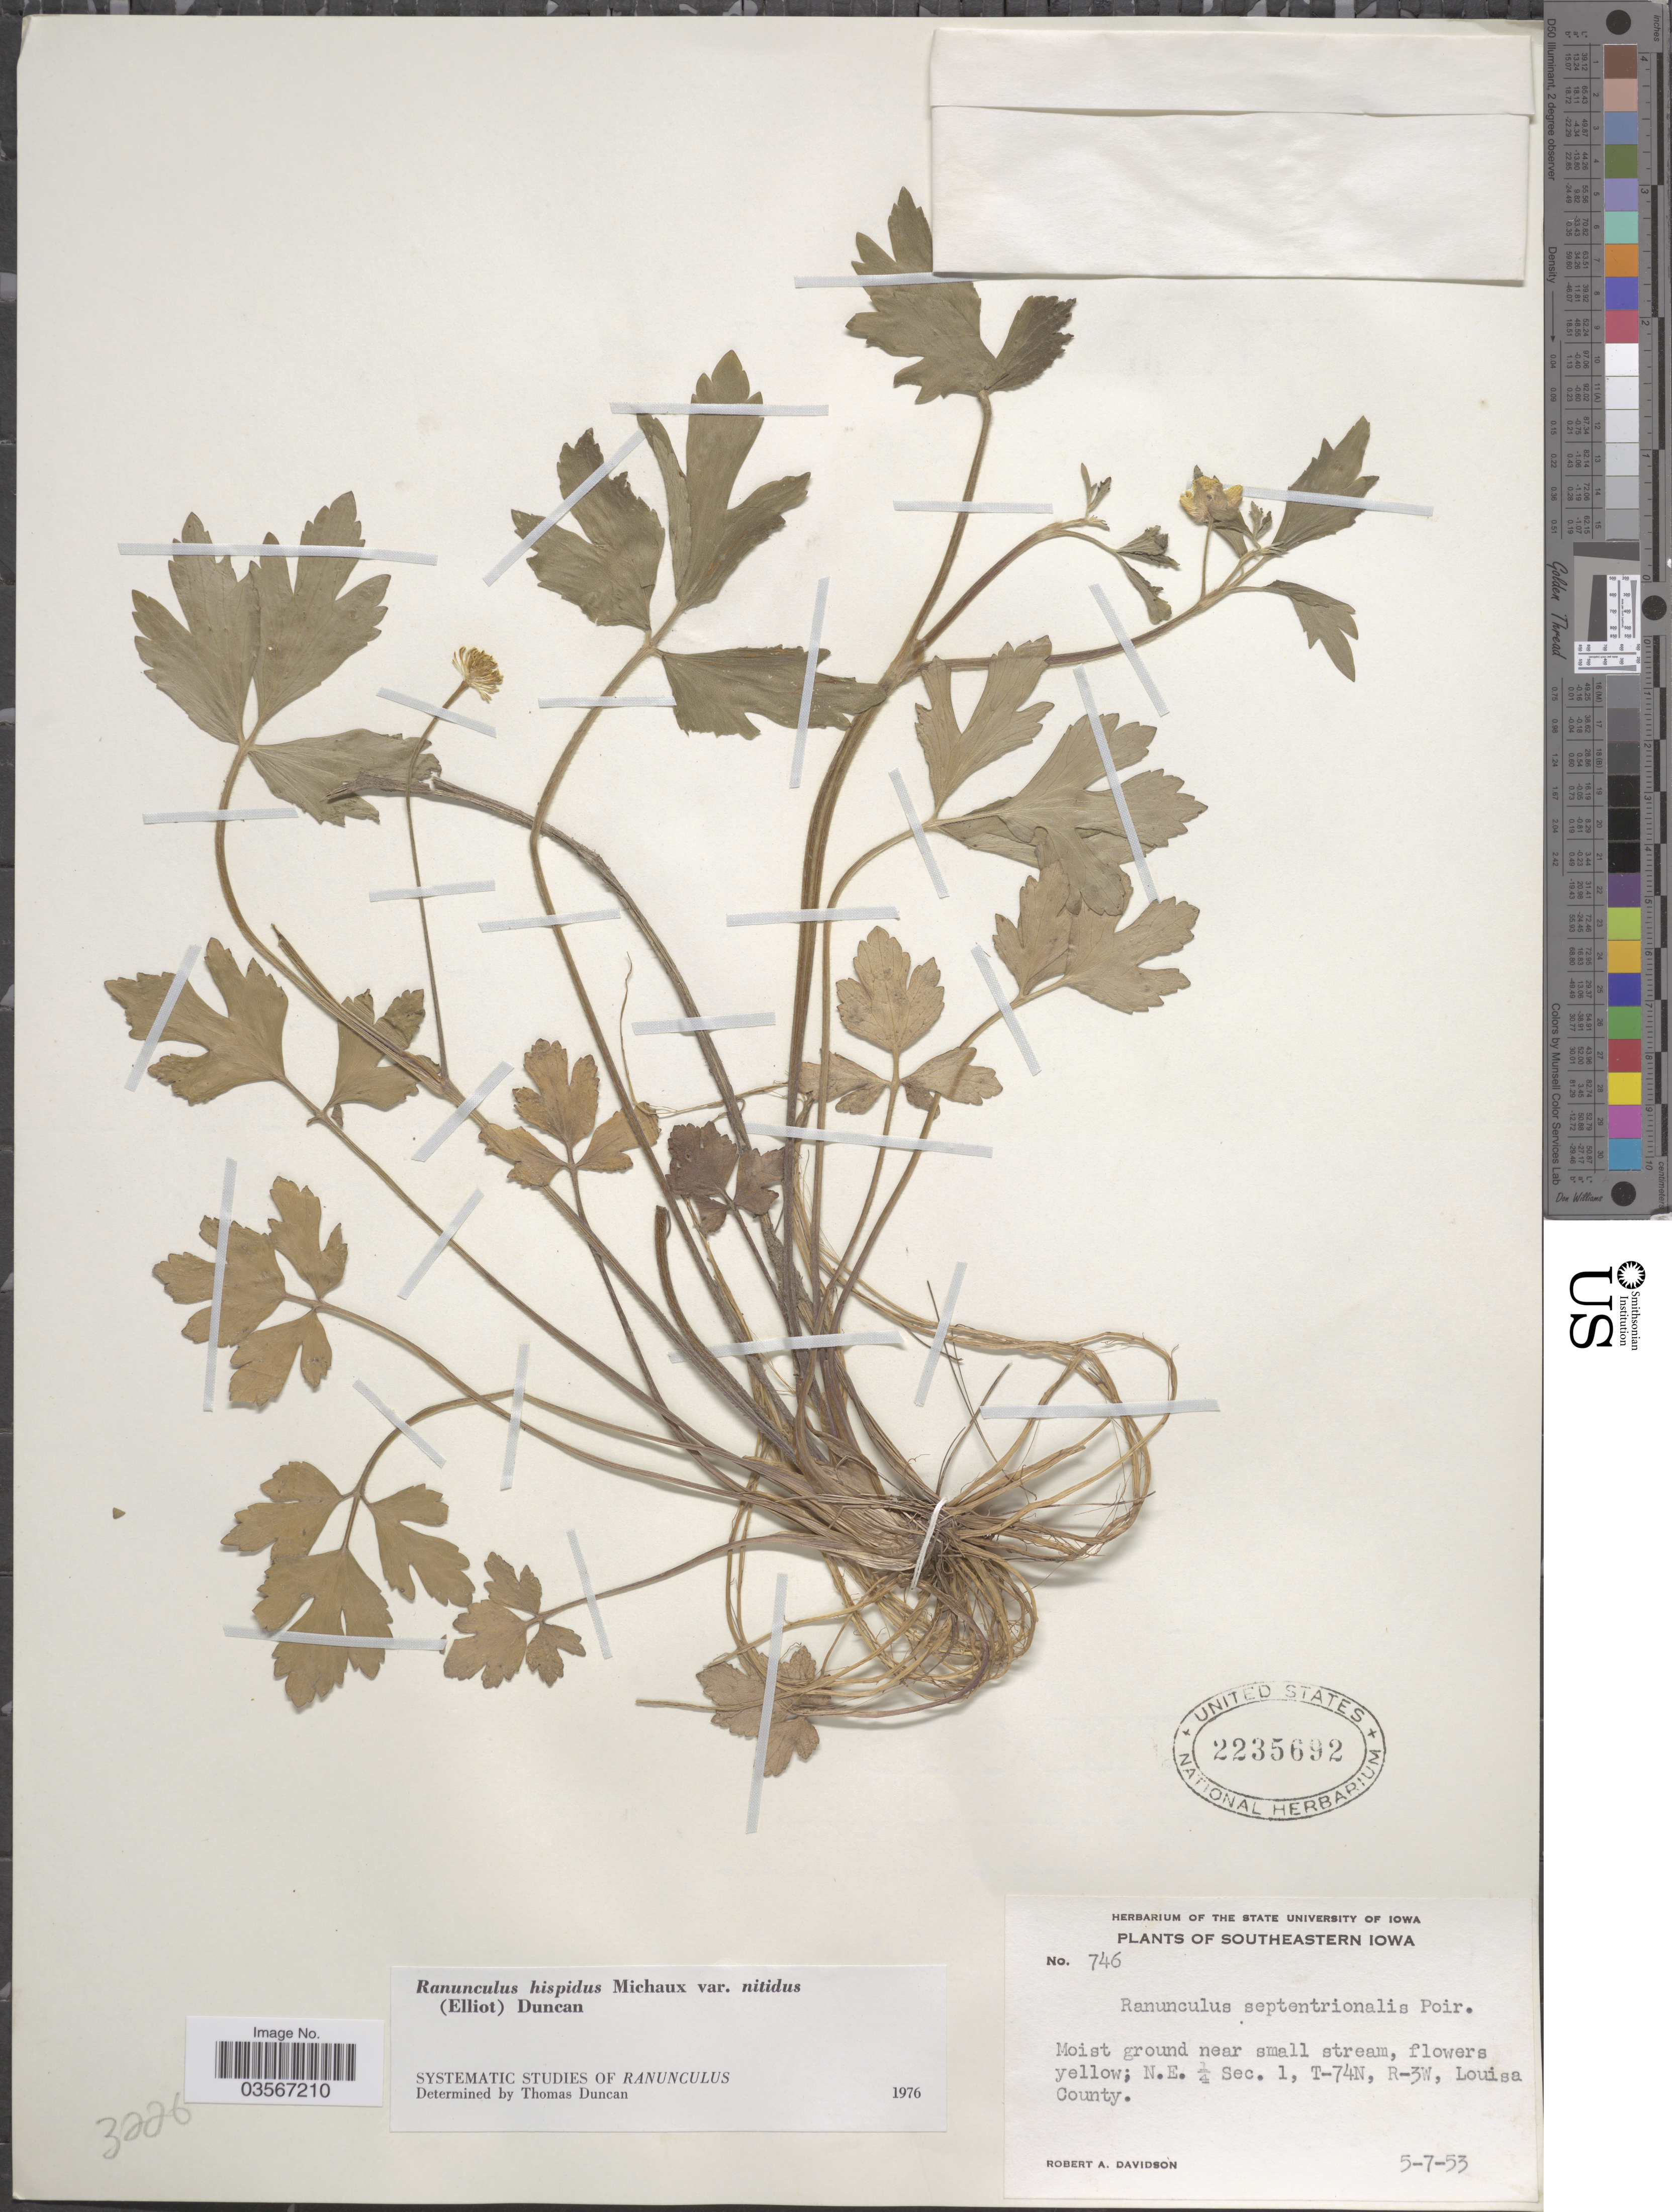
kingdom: Plantae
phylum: Tracheophyta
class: Magnoliopsida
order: Ranunculales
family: Ranunculaceae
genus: Ranunculus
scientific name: Ranunculus hispidus var. nitidus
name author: (Chapm.) T. Duncan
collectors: R. A. Davidson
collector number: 746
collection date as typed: Transcribed d/m/y: 7/5/53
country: United States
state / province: Iowa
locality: Southeastern Iowa. N.E. ¼ Sec. 1, T-74N, R-3W, Louisa County.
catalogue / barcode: US 2235692